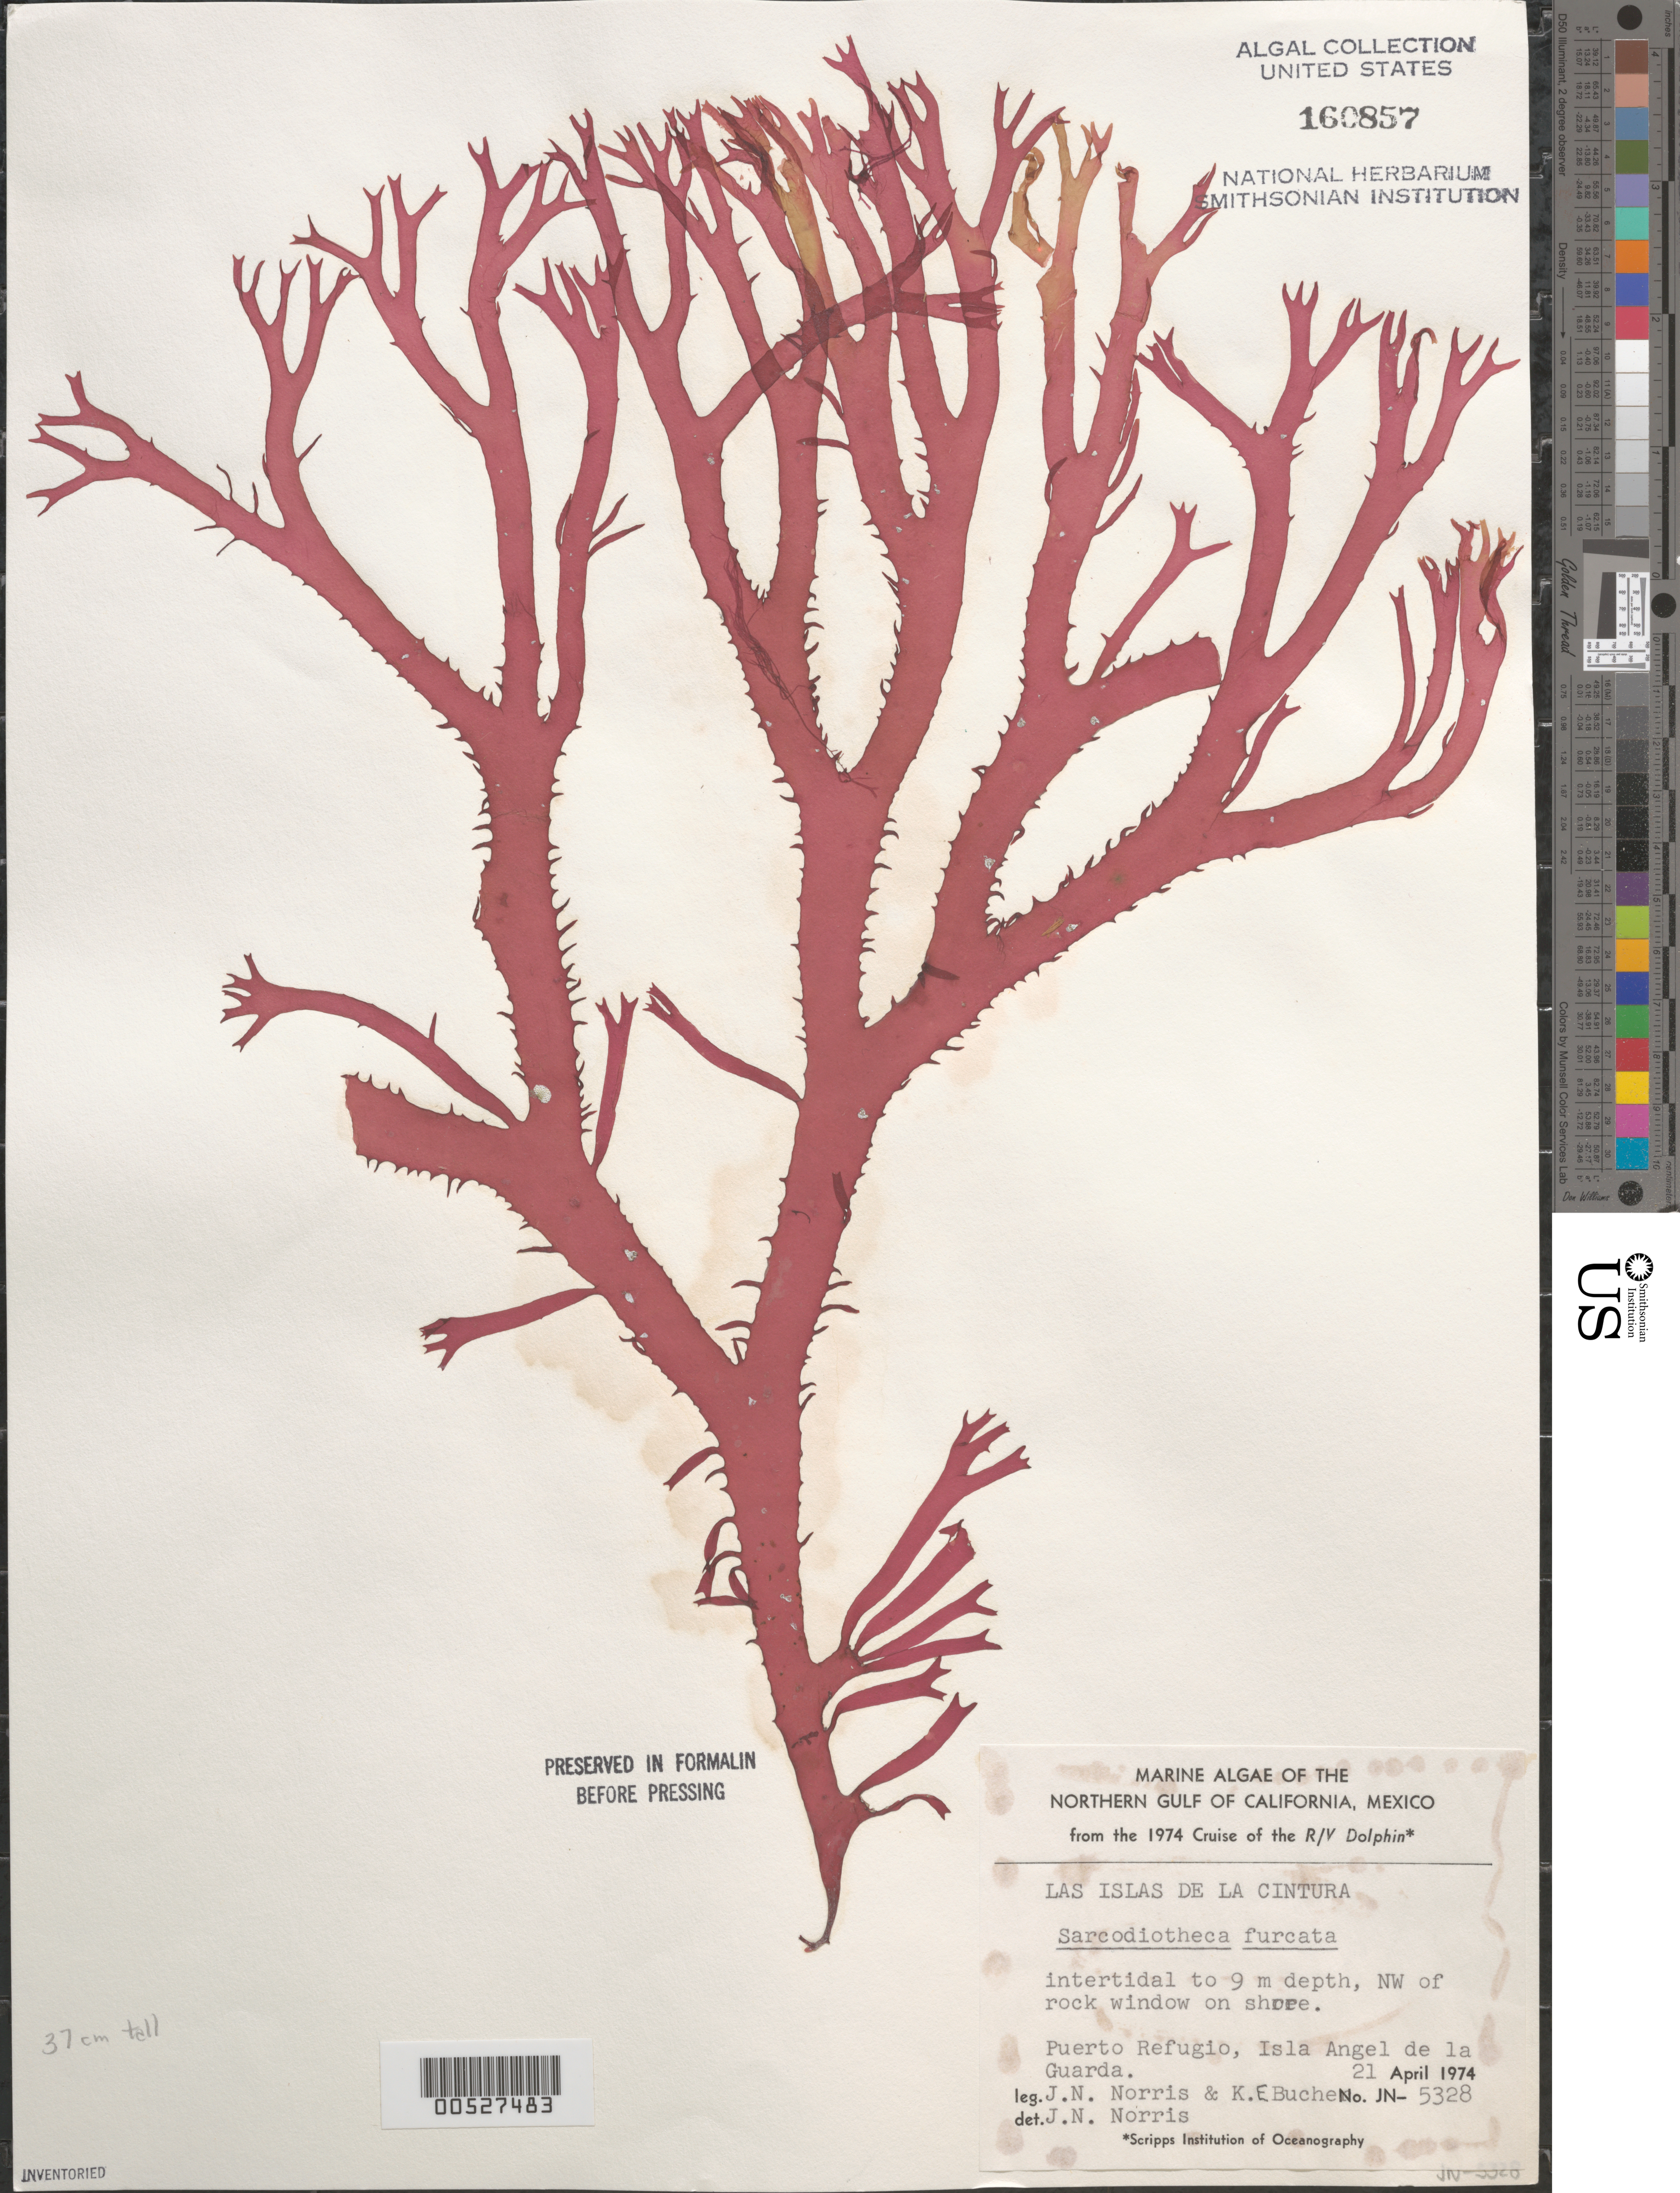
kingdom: Plantae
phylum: Rhodophyta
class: Florideophyceae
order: Gigartinales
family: Solieriaceae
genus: Sarcodiotheca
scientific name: Sarcodiotheca furcata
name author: (Setch. & N.L. Gardner) Kylin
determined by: Norris, James N.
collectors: J. N. Norris & K. E. Bucher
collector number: JN-5328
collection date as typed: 21 Apr 1974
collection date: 1974-04-21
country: Mexico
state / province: Baja California Norte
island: Isla Angel de la Guarda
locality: Puerto Refugio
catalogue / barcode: US 160857